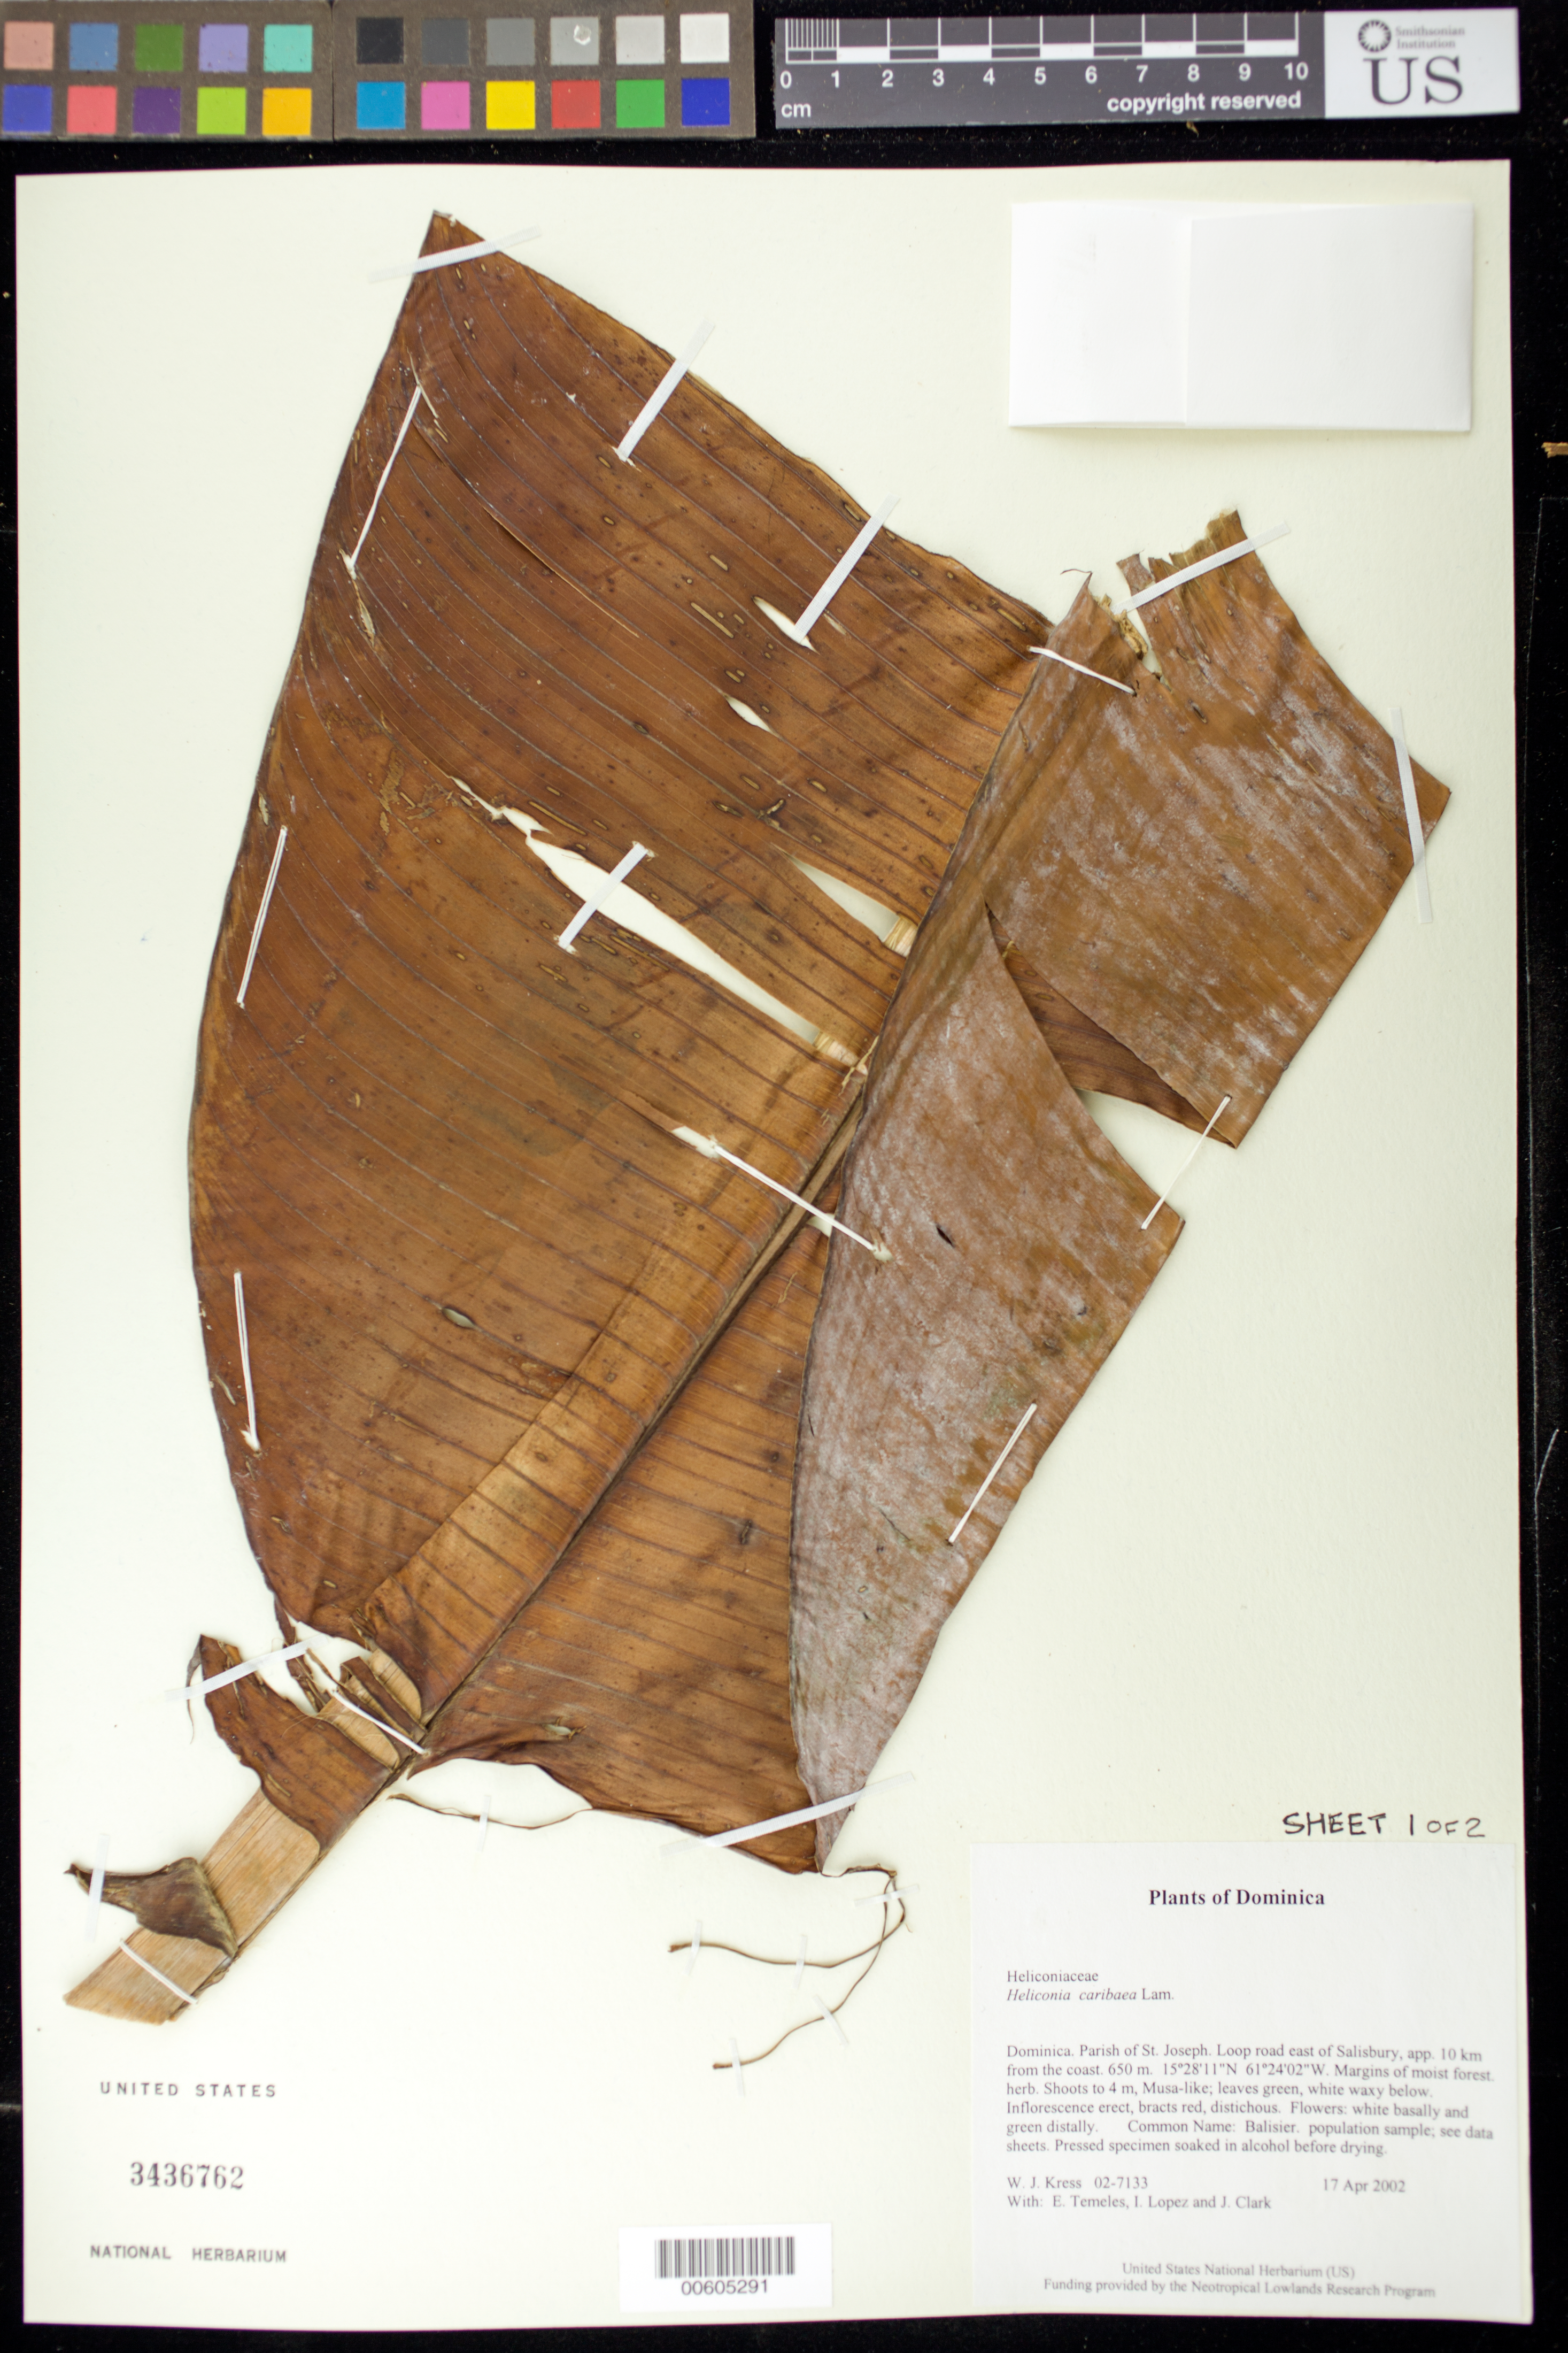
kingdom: Plantae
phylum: Tracheophyta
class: Liliopsida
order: Zingiberales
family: Heliconiaceae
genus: Heliconia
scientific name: Heliconia caribaea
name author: Lam.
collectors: W. J. Kress, E. Temeles, J. L. Clark & I. C. Lopez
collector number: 02-7133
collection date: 2002-04-17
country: Dominica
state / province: St. Joseph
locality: Loop road east of Salisbury, app. 10 km from the coast.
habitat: Margins of moist forest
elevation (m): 650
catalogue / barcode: US 3436762